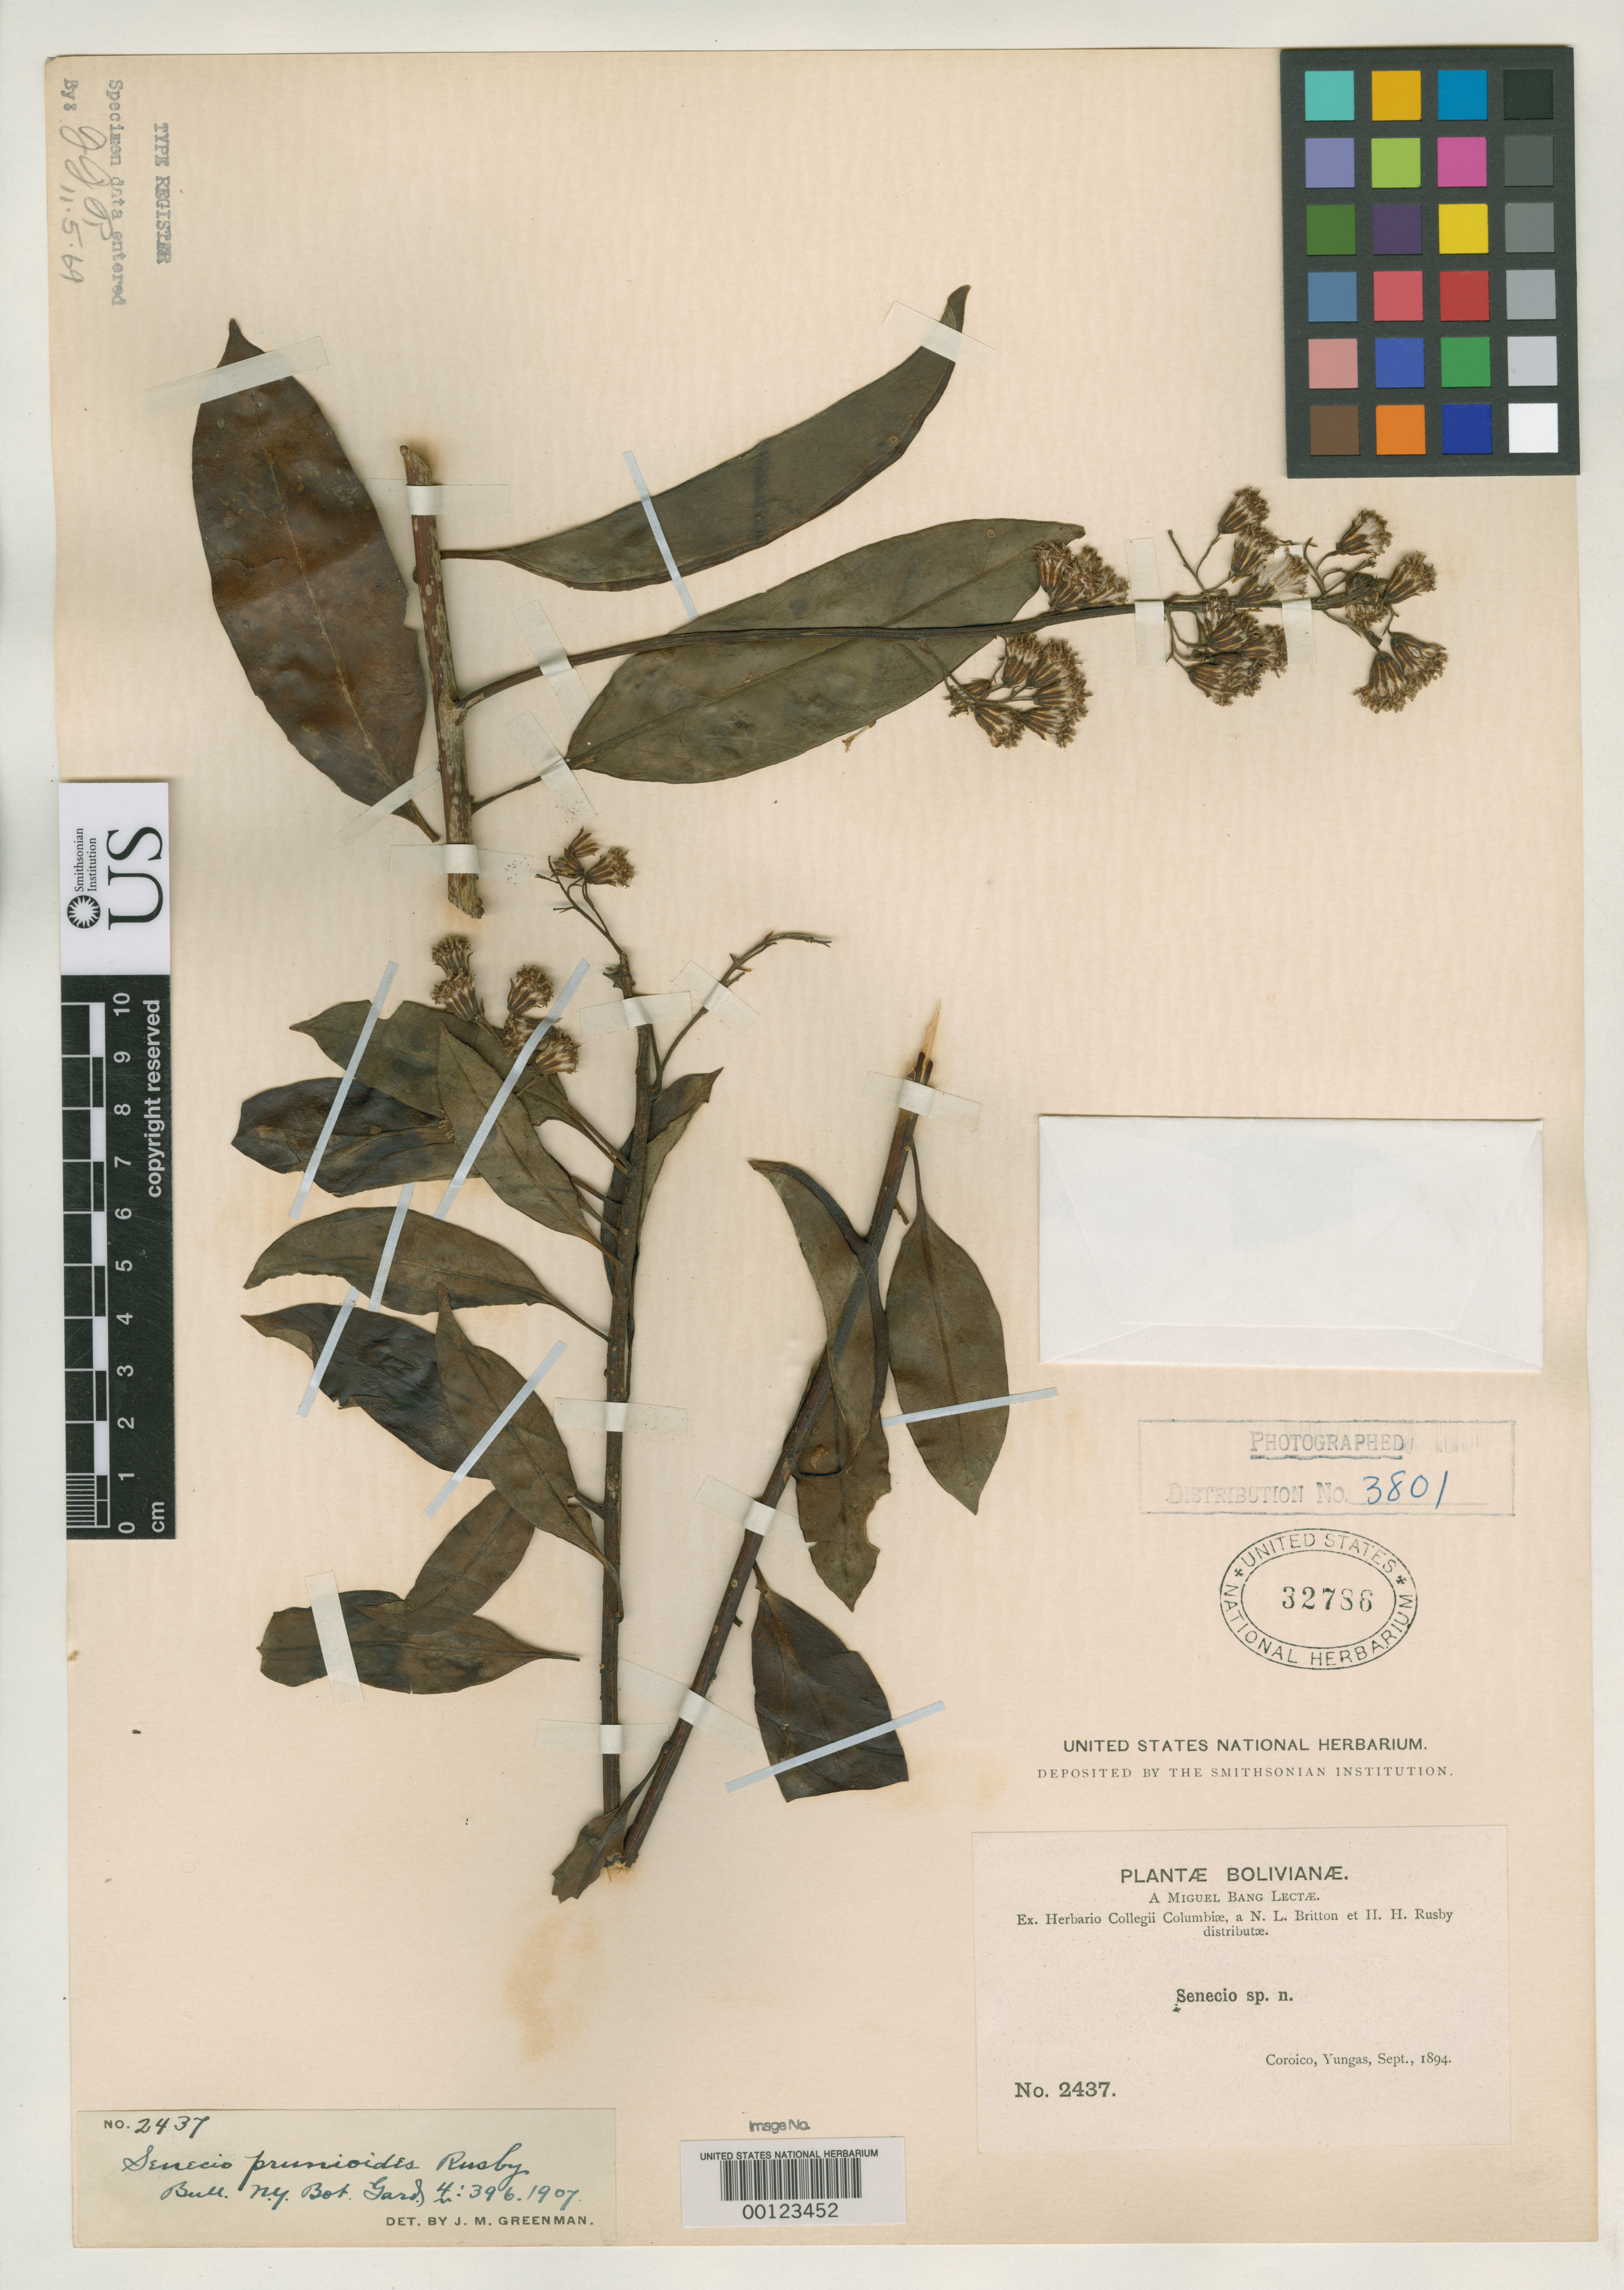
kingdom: Plantae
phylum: Tracheophyta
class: Magnoliopsida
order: Asterales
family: Asteraceae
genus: Senecio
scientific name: Senecio prunioides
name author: Rusby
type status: Isotype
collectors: M. Bang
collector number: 2437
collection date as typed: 1894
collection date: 1894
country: Bolivia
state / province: La Paz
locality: Coroico, Yungas.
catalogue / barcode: US 32786